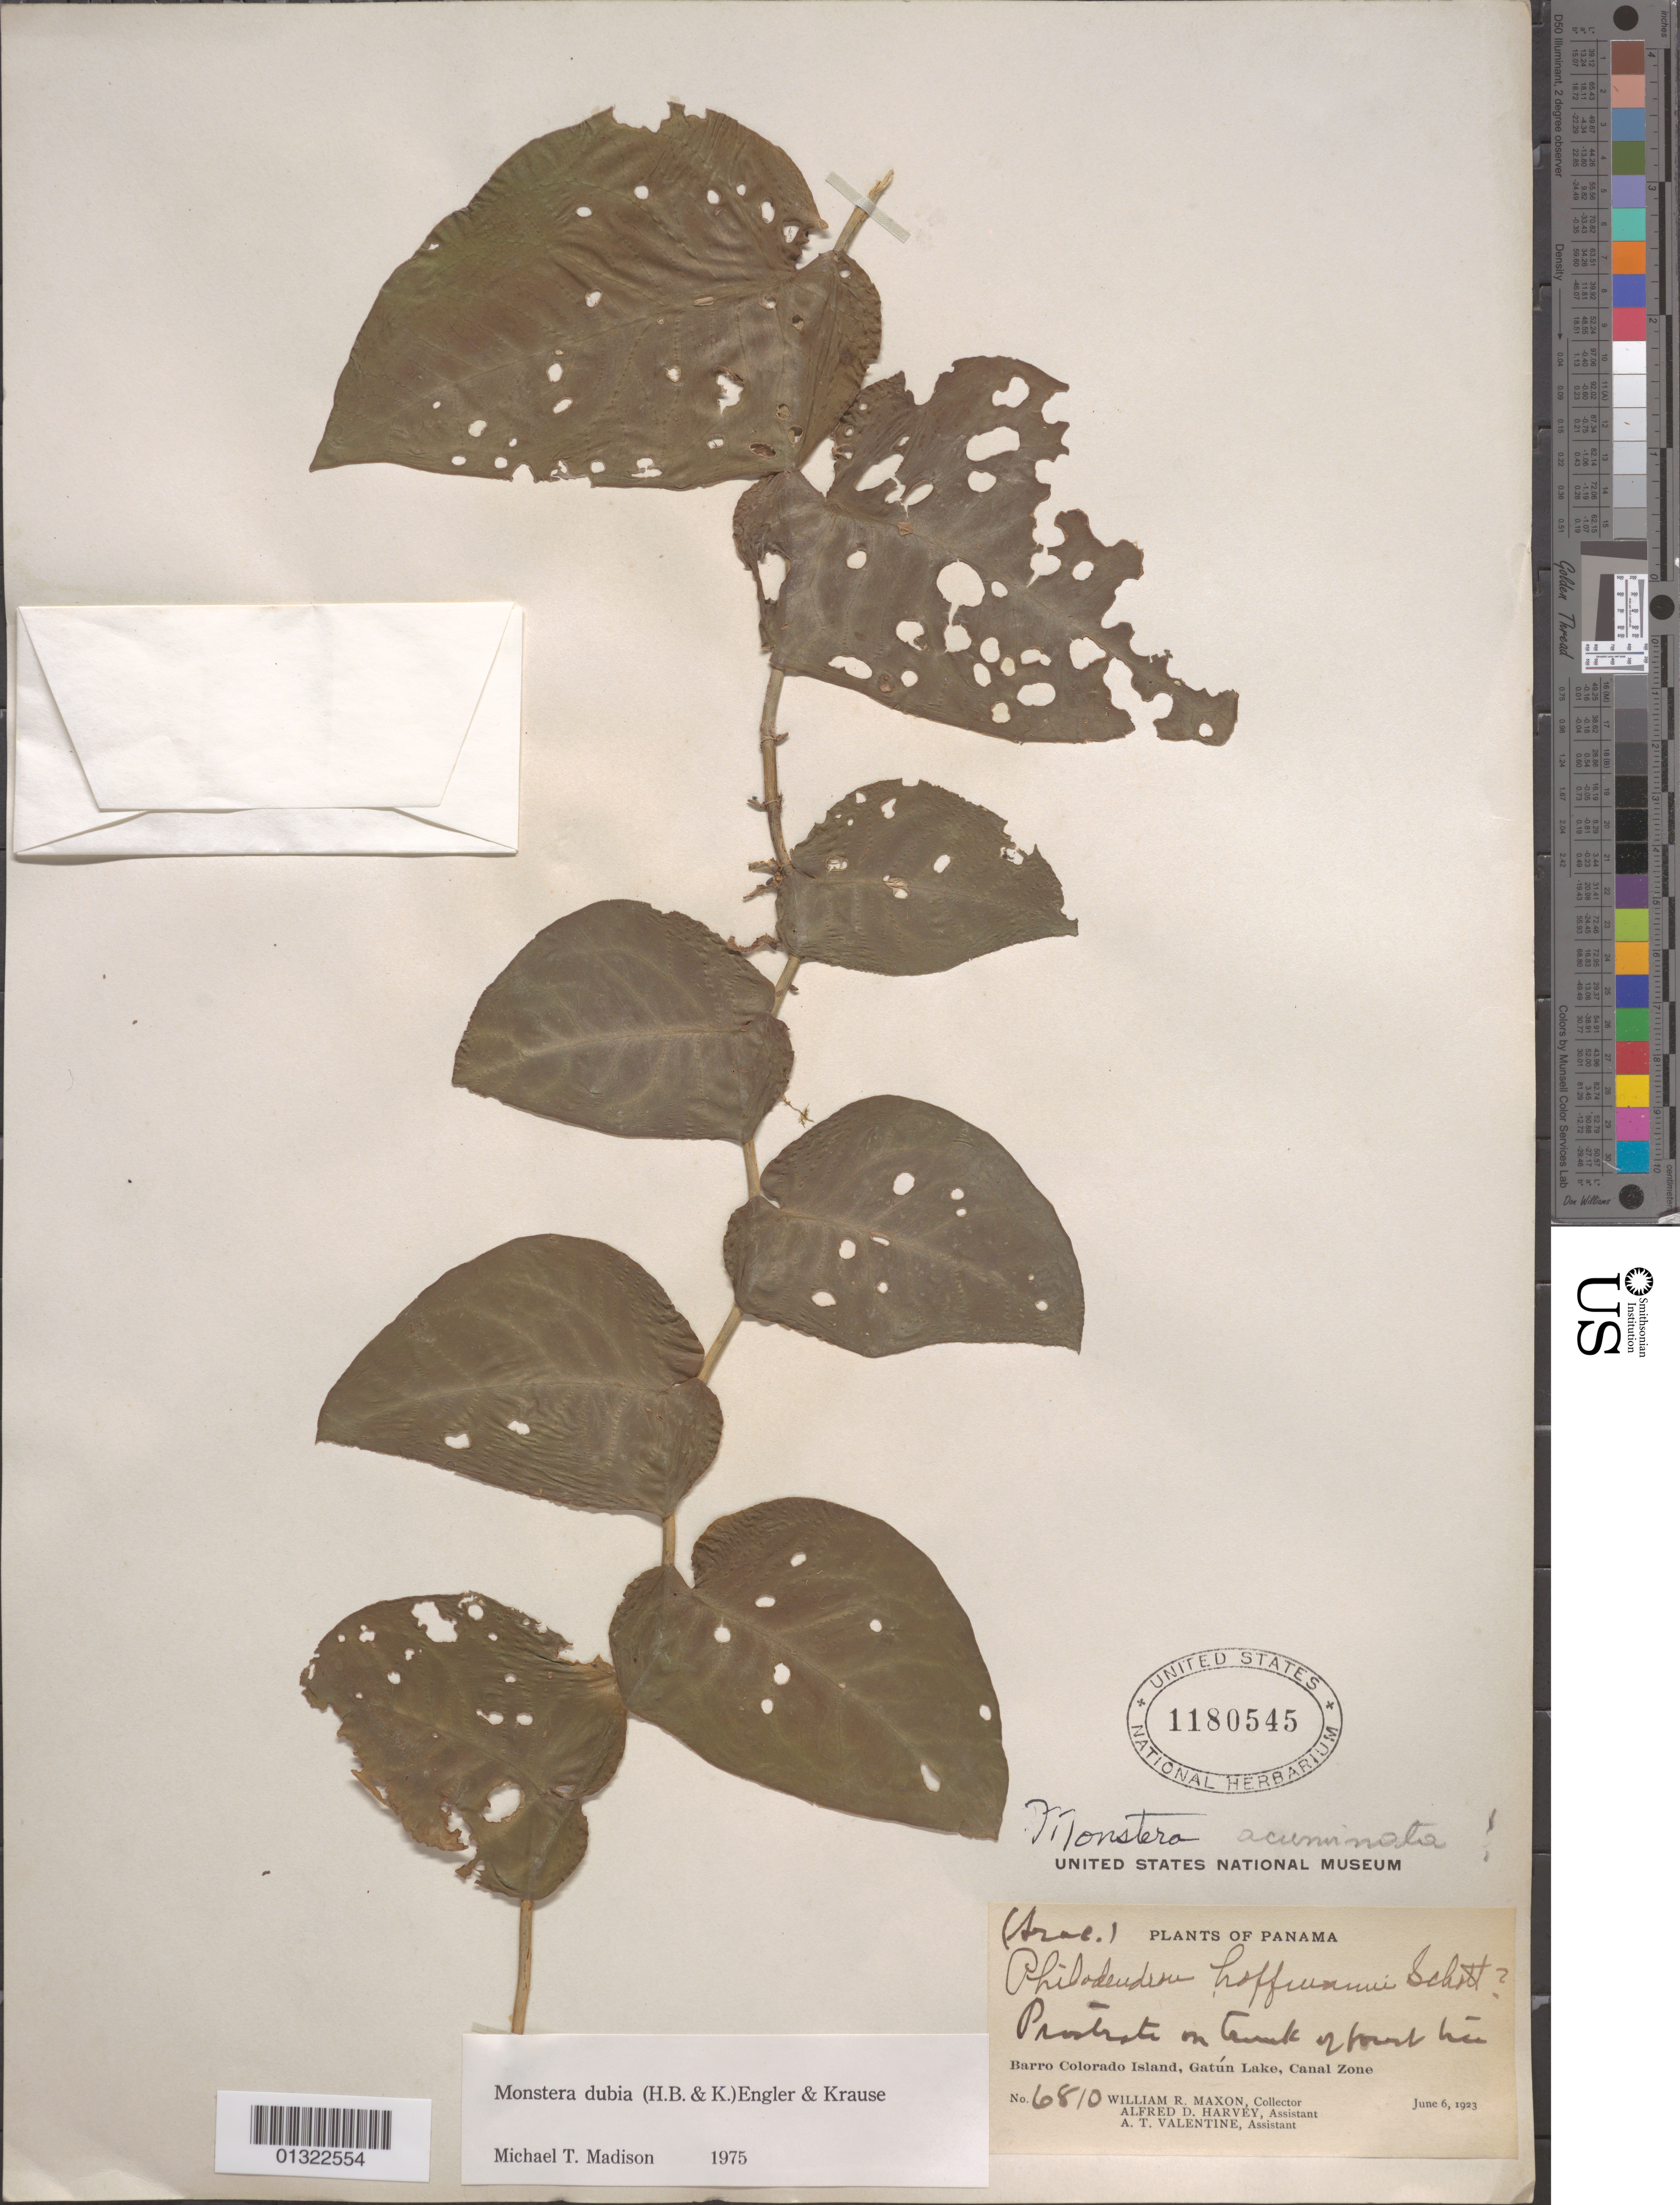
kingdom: Plantae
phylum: Tracheophyta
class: Liliopsida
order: Alismatales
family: Araceae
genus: Monstera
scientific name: Monstera dubia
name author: (Kunth) Engl. & K. Krause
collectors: W. R. Maxon, A. D. Harvey & A. Valentine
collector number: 6810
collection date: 1923-06-06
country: Panama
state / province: Panamá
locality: Barro Colorado Island, Gatún Lake, Canal Zone.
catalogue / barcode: US 1180545